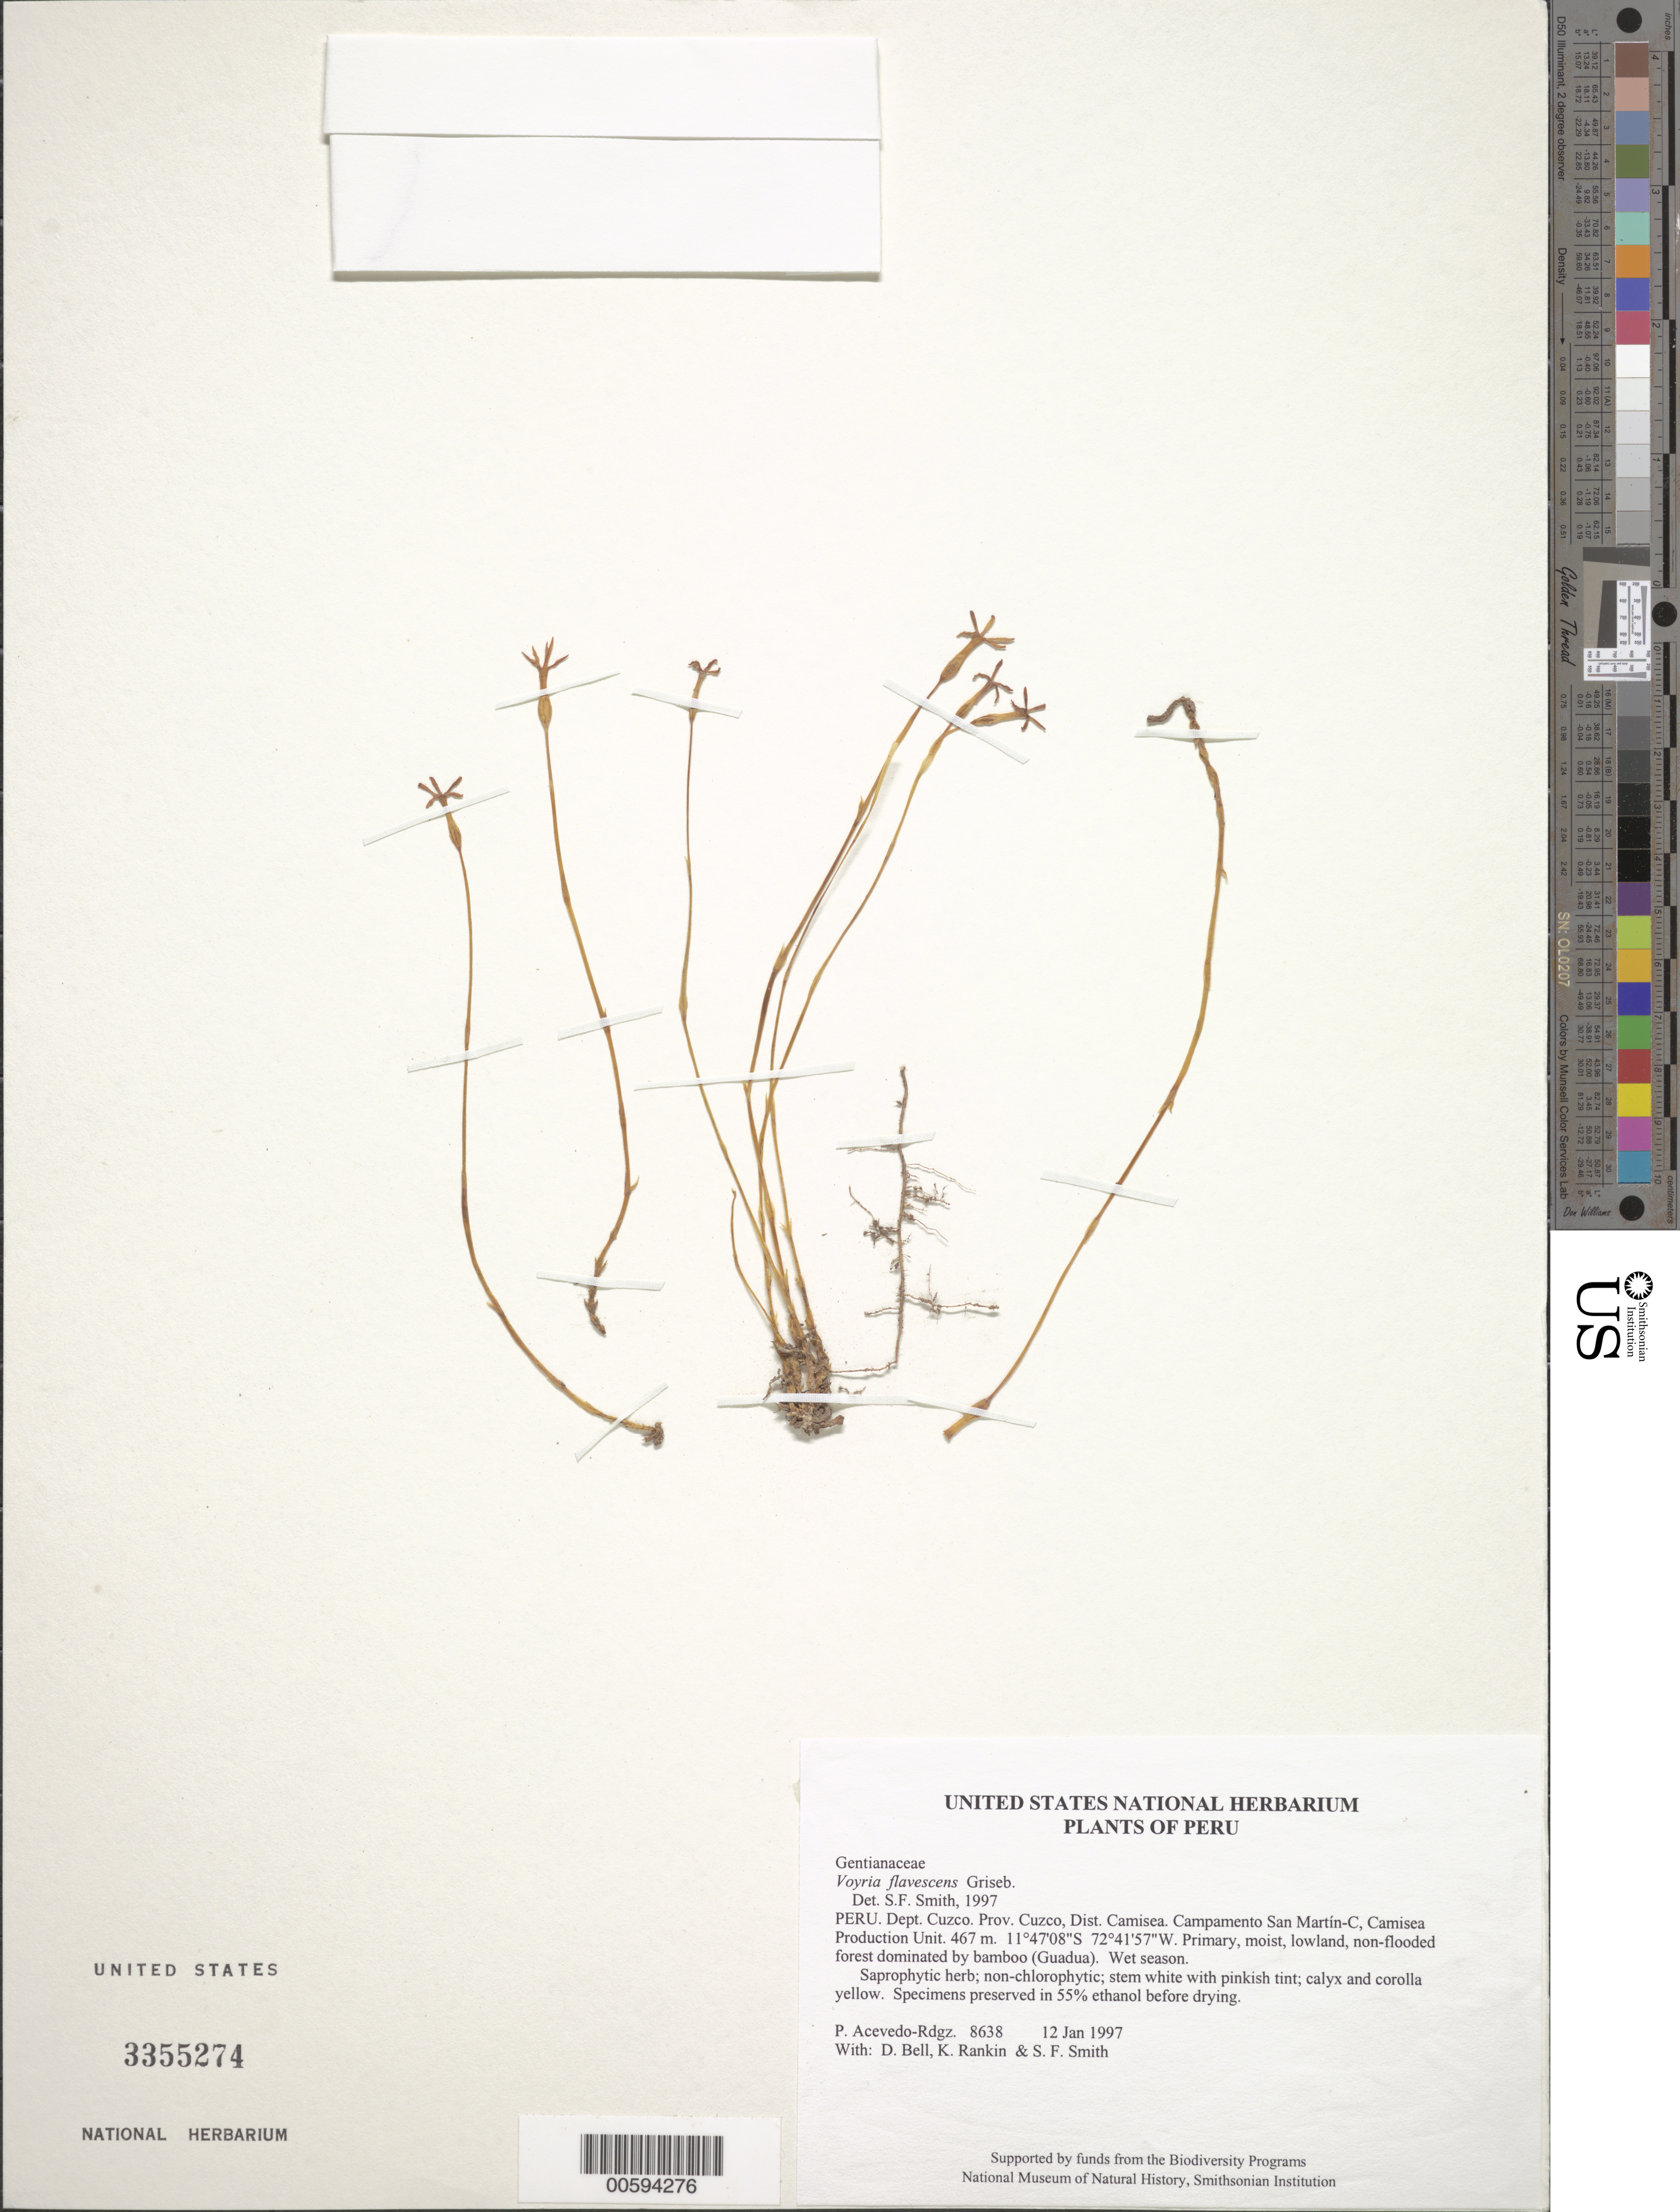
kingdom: Plantae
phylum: Tracheophyta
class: Magnoliopsida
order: Gentianales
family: Gentianaceae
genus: Voyria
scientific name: Voyria flavescens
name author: Griseb.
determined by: Smith, Stephen F., (US), NMNH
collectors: P. Acevedo-Rodr., D. A. Bell, K. B. Rankin & S.F. Smith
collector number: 8638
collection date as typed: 12 Jan 1997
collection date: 1997-01-12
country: Peru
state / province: Cusco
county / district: Cusco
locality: Districto Camisea, Campamento San Martín-C, Camisea Production Unit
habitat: Primary, moist, lowland, non-flooded forest dominated by bamboo (Guadua). Wet season.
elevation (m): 467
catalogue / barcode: US 3355274